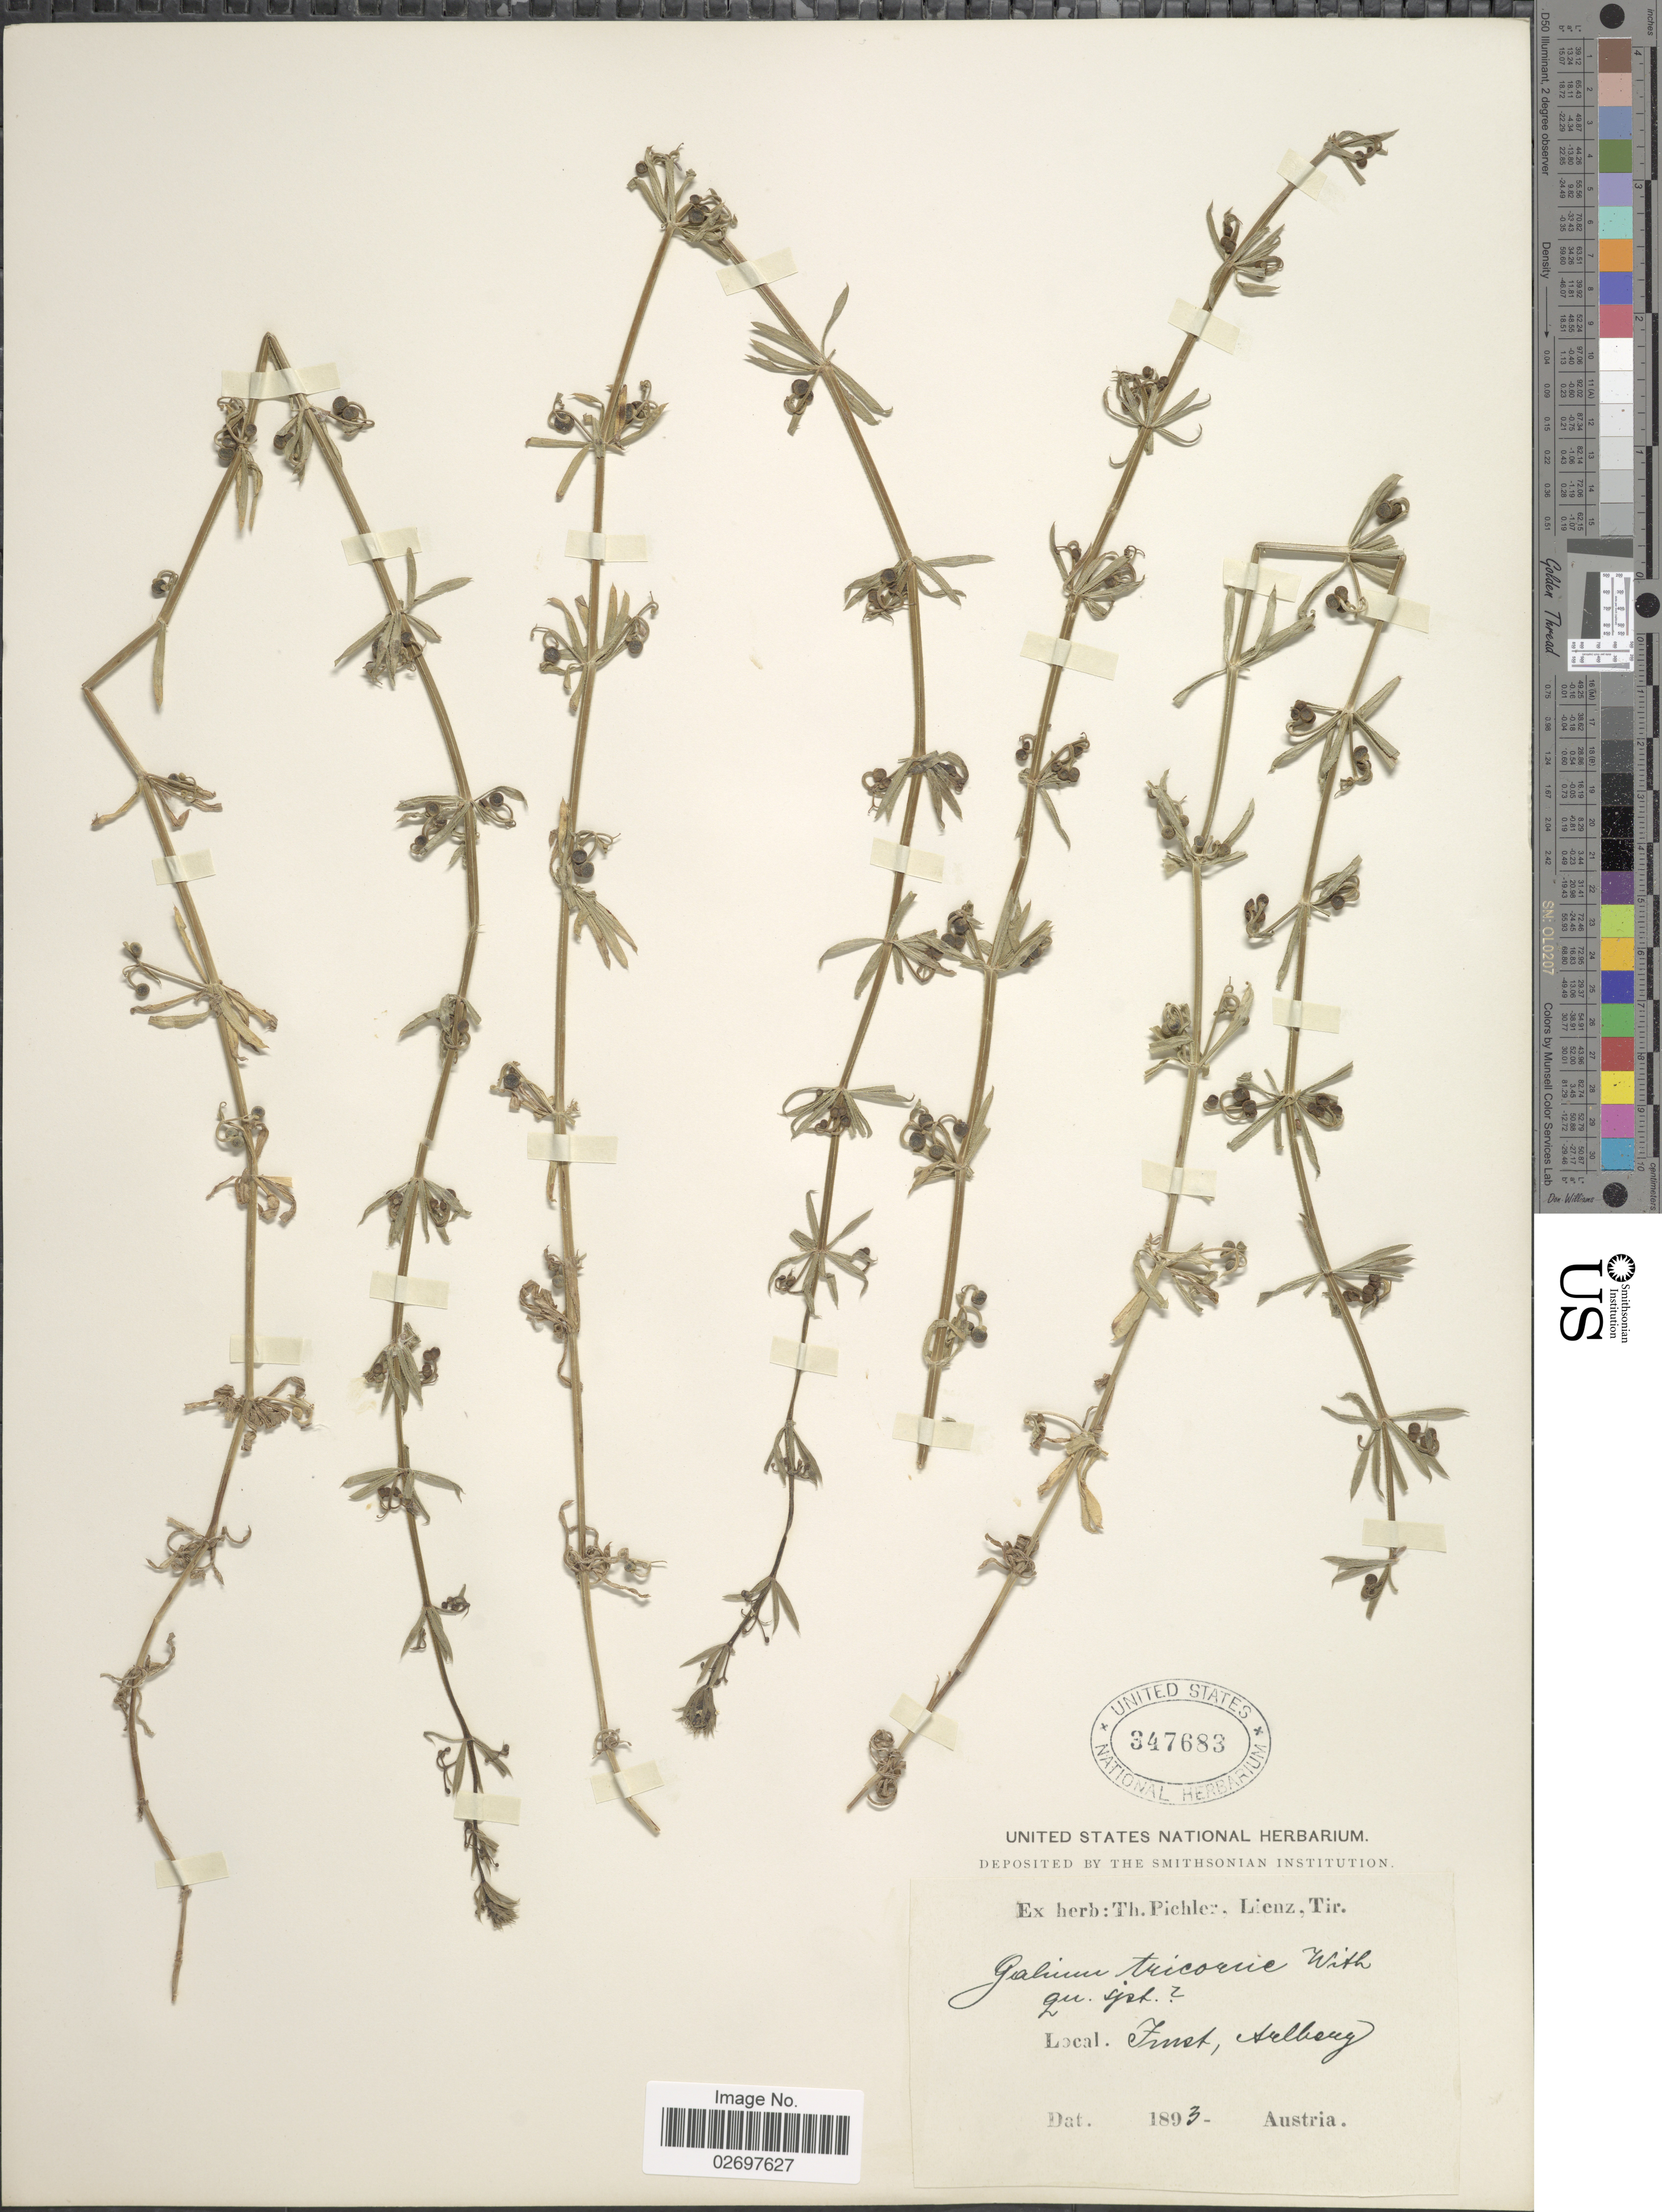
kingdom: Plantae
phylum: Tracheophyta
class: Magnoliopsida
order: Gentianales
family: Rubiaceae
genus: Galium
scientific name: Galium tricorne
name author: Stokes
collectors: ex herb. T. Pichler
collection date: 1893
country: Austria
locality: Finst, Arlberg [interpreted]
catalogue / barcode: US 347683